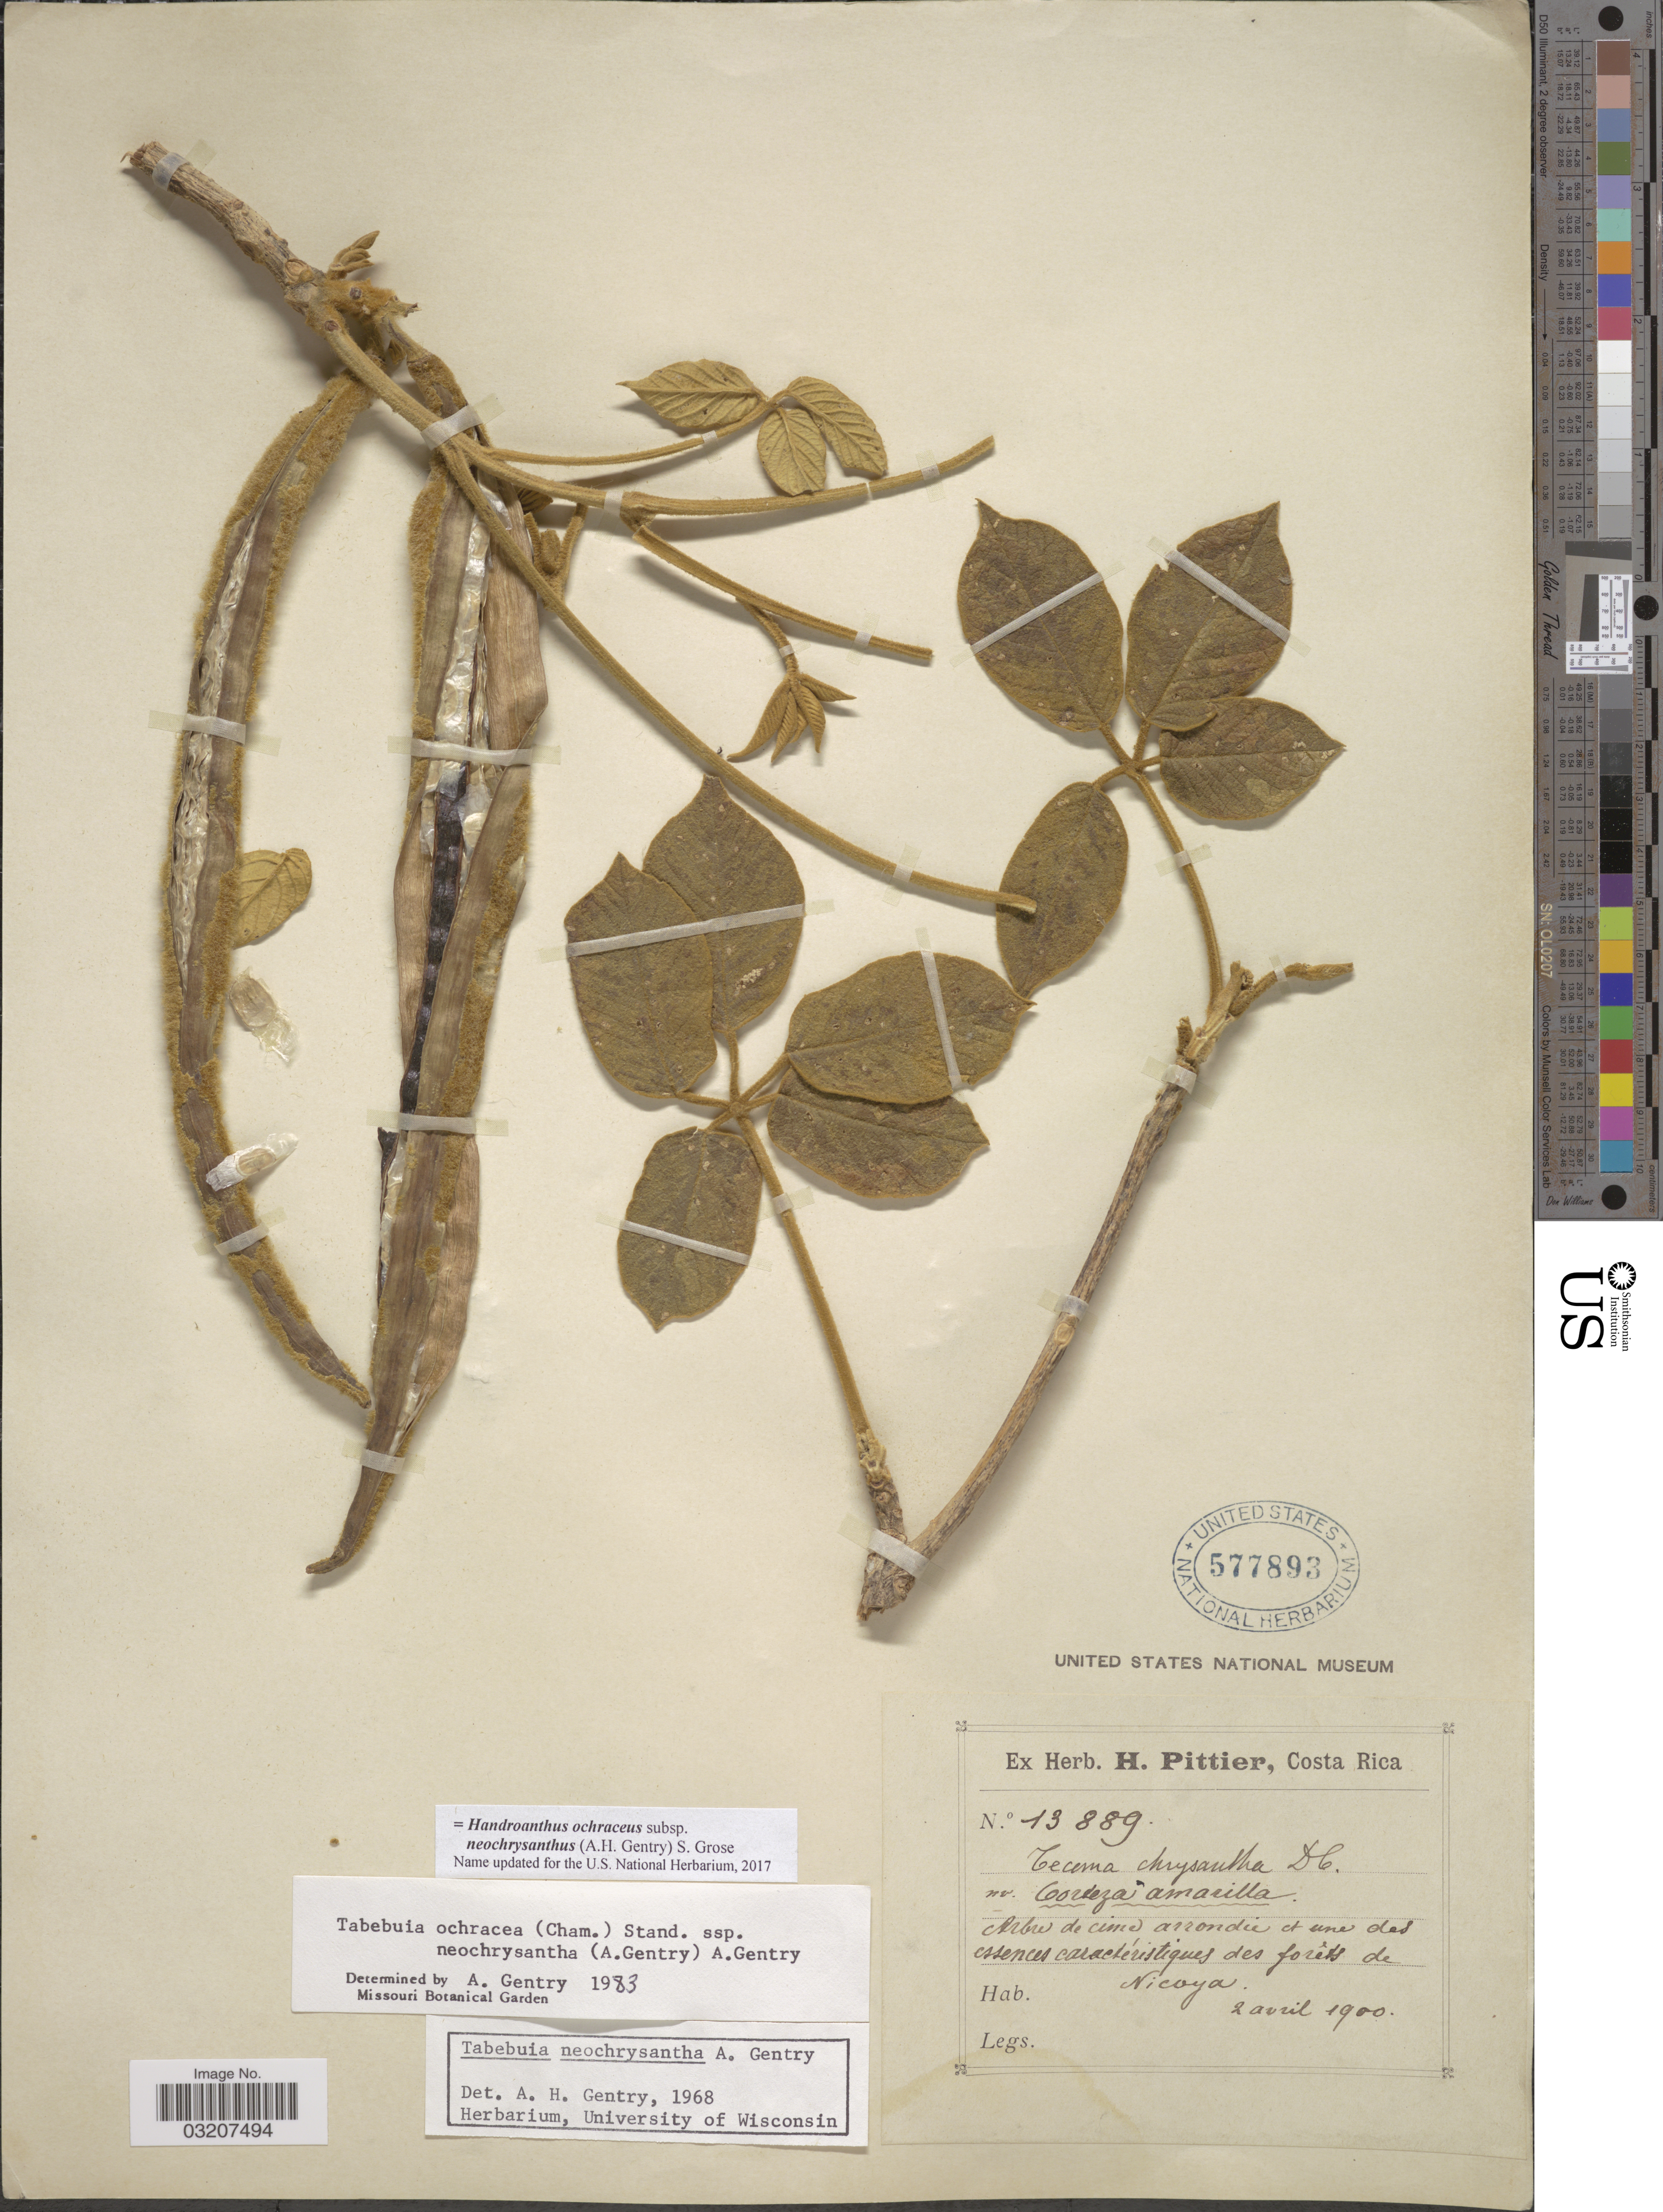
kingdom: Plantae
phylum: Tracheophyta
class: Magnoliopsida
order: Lamiales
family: Bignoniaceae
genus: Handroanthus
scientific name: Handroanthus ochraceus subsp. neochrysanthus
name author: (A.H. Gentry) S.O. Grose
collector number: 13889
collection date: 1900-04-02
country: Costa Rica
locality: Arbre de cime arrondie et une des essences caractéristiques des forêts de Nicoya.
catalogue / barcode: US 577893